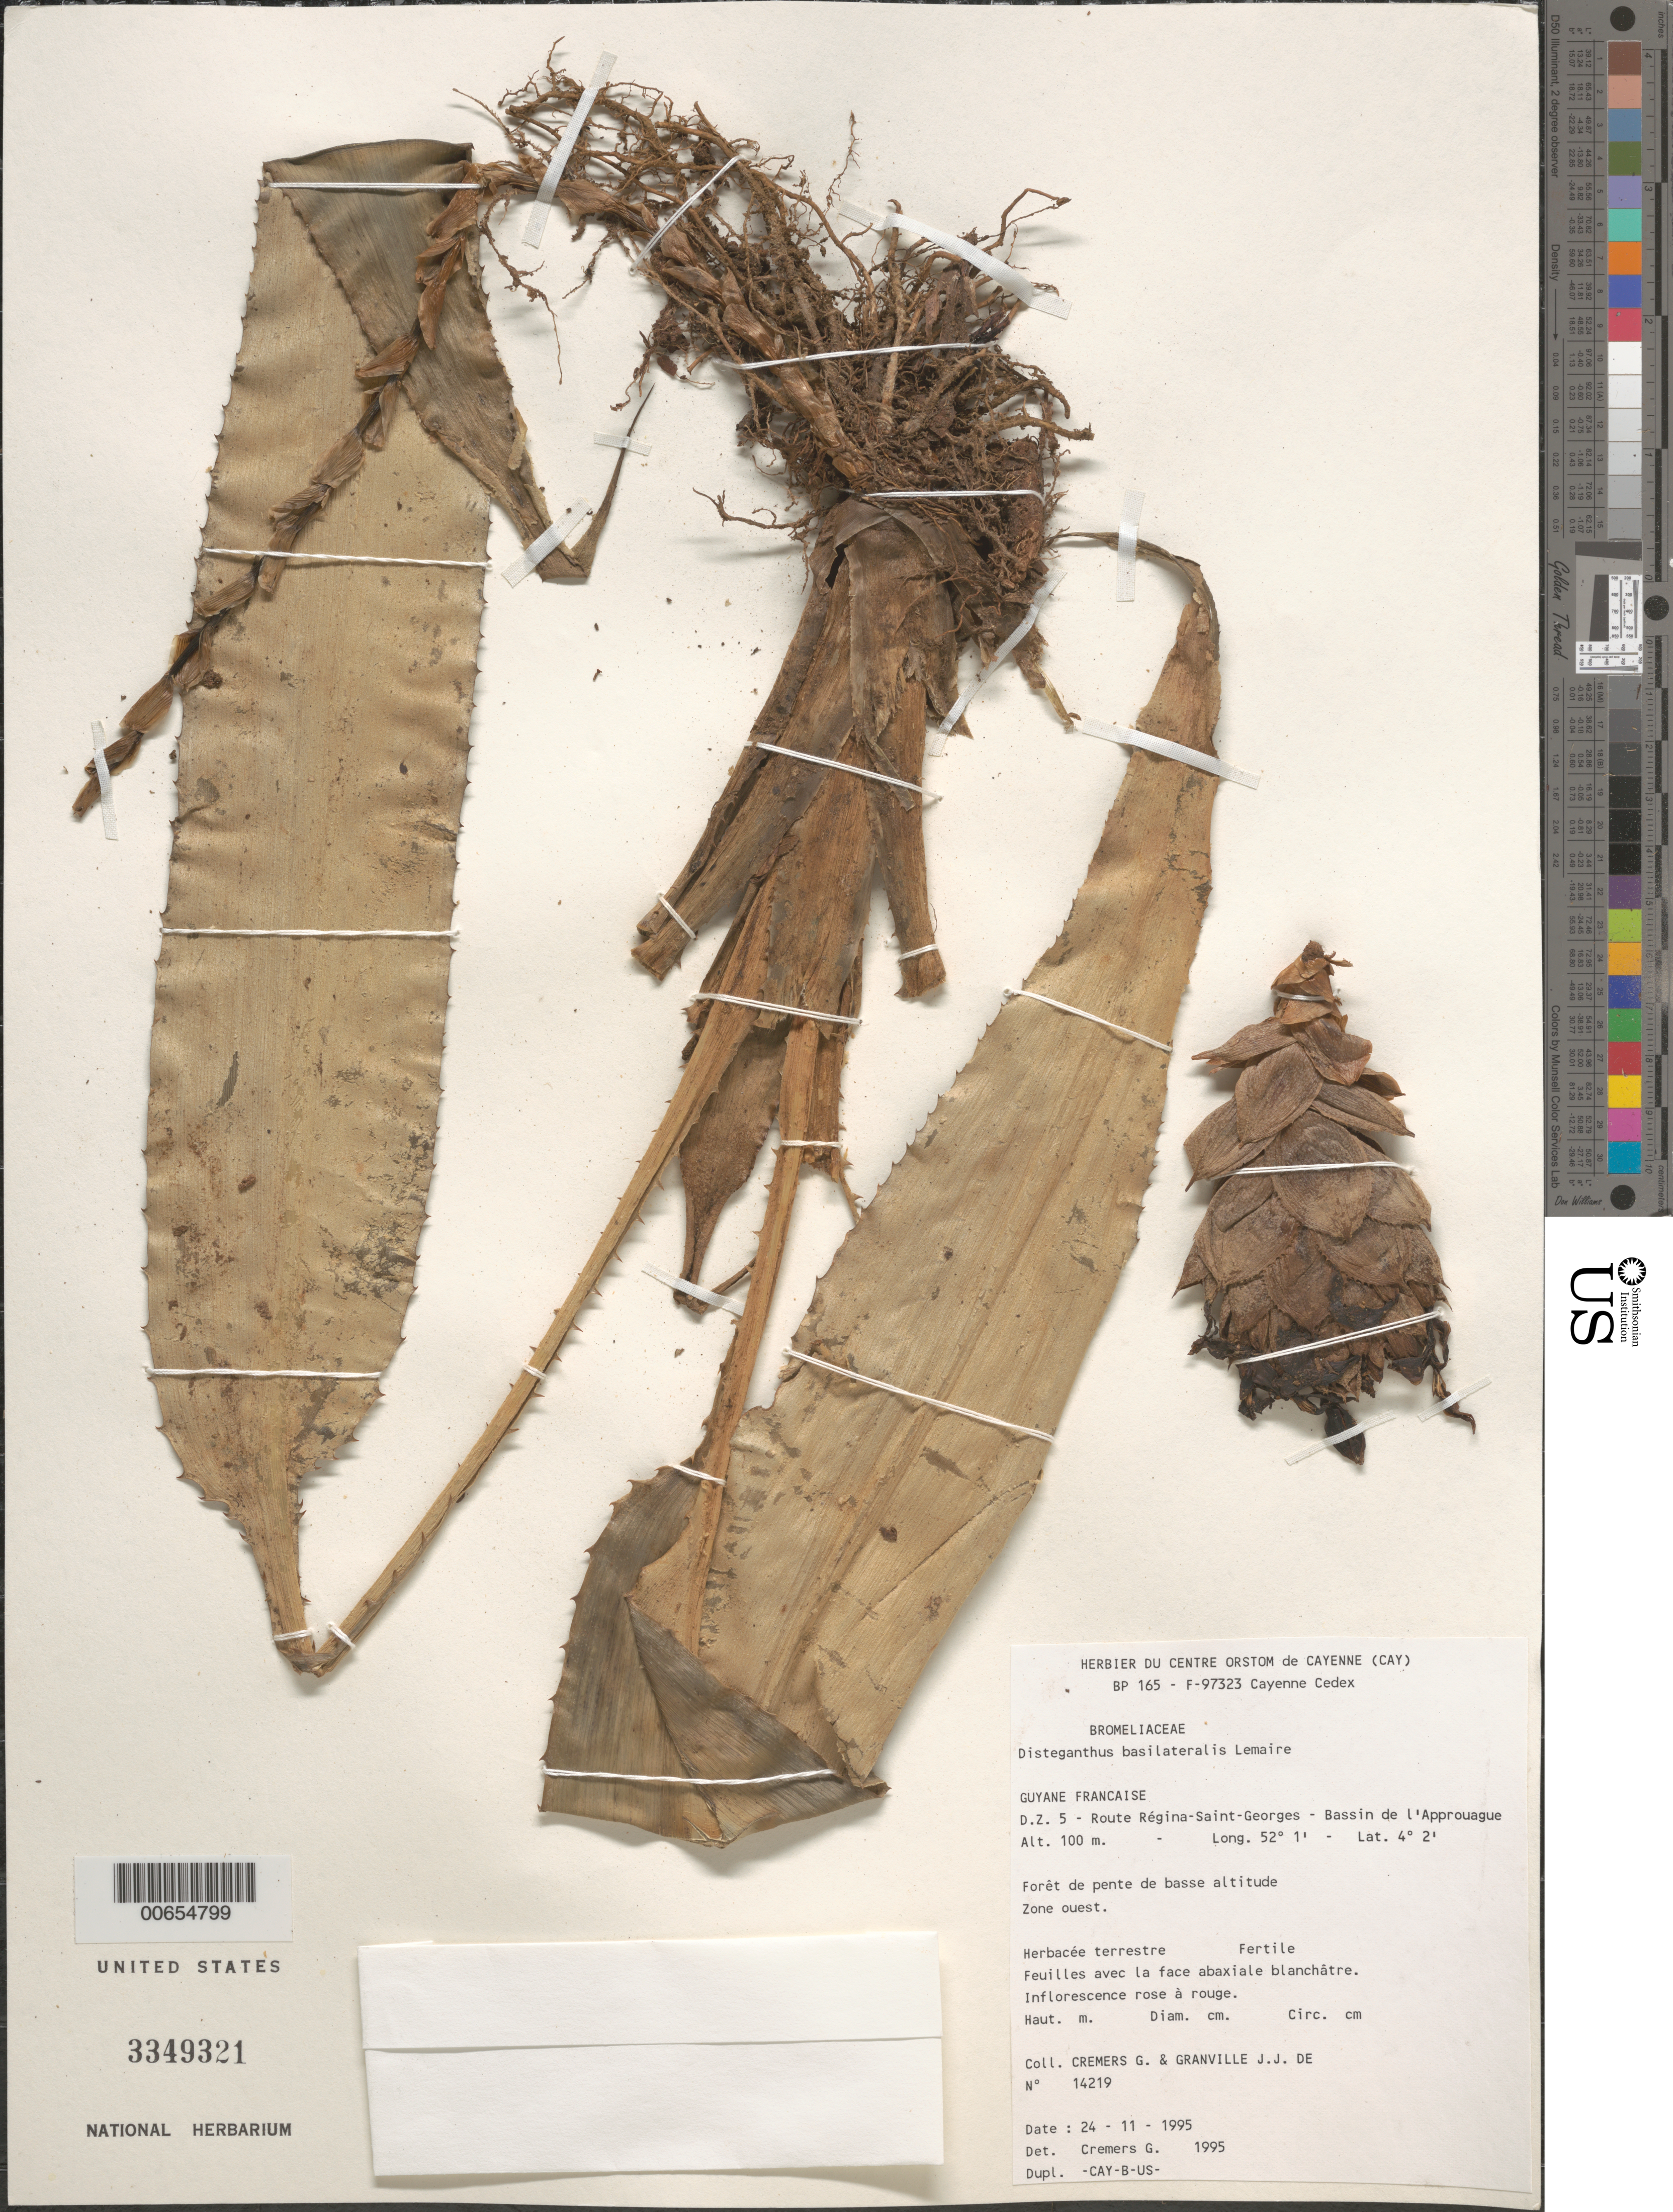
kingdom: Plantae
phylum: Tracheophyta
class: Liliopsida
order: Poales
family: Bromeliaceae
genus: Disteganthus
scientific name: Disteganthus basilateralis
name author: Lem.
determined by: Cremers, Georges A.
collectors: G. Cremers & J.-J. de Granville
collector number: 14219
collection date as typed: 24-Nov-95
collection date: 1995-11-24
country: French Guiana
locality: Route Regina-Saint-Georges, D.Z. 5, Bassin de l'Approuague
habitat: Low slope forest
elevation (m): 100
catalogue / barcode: US 3349321